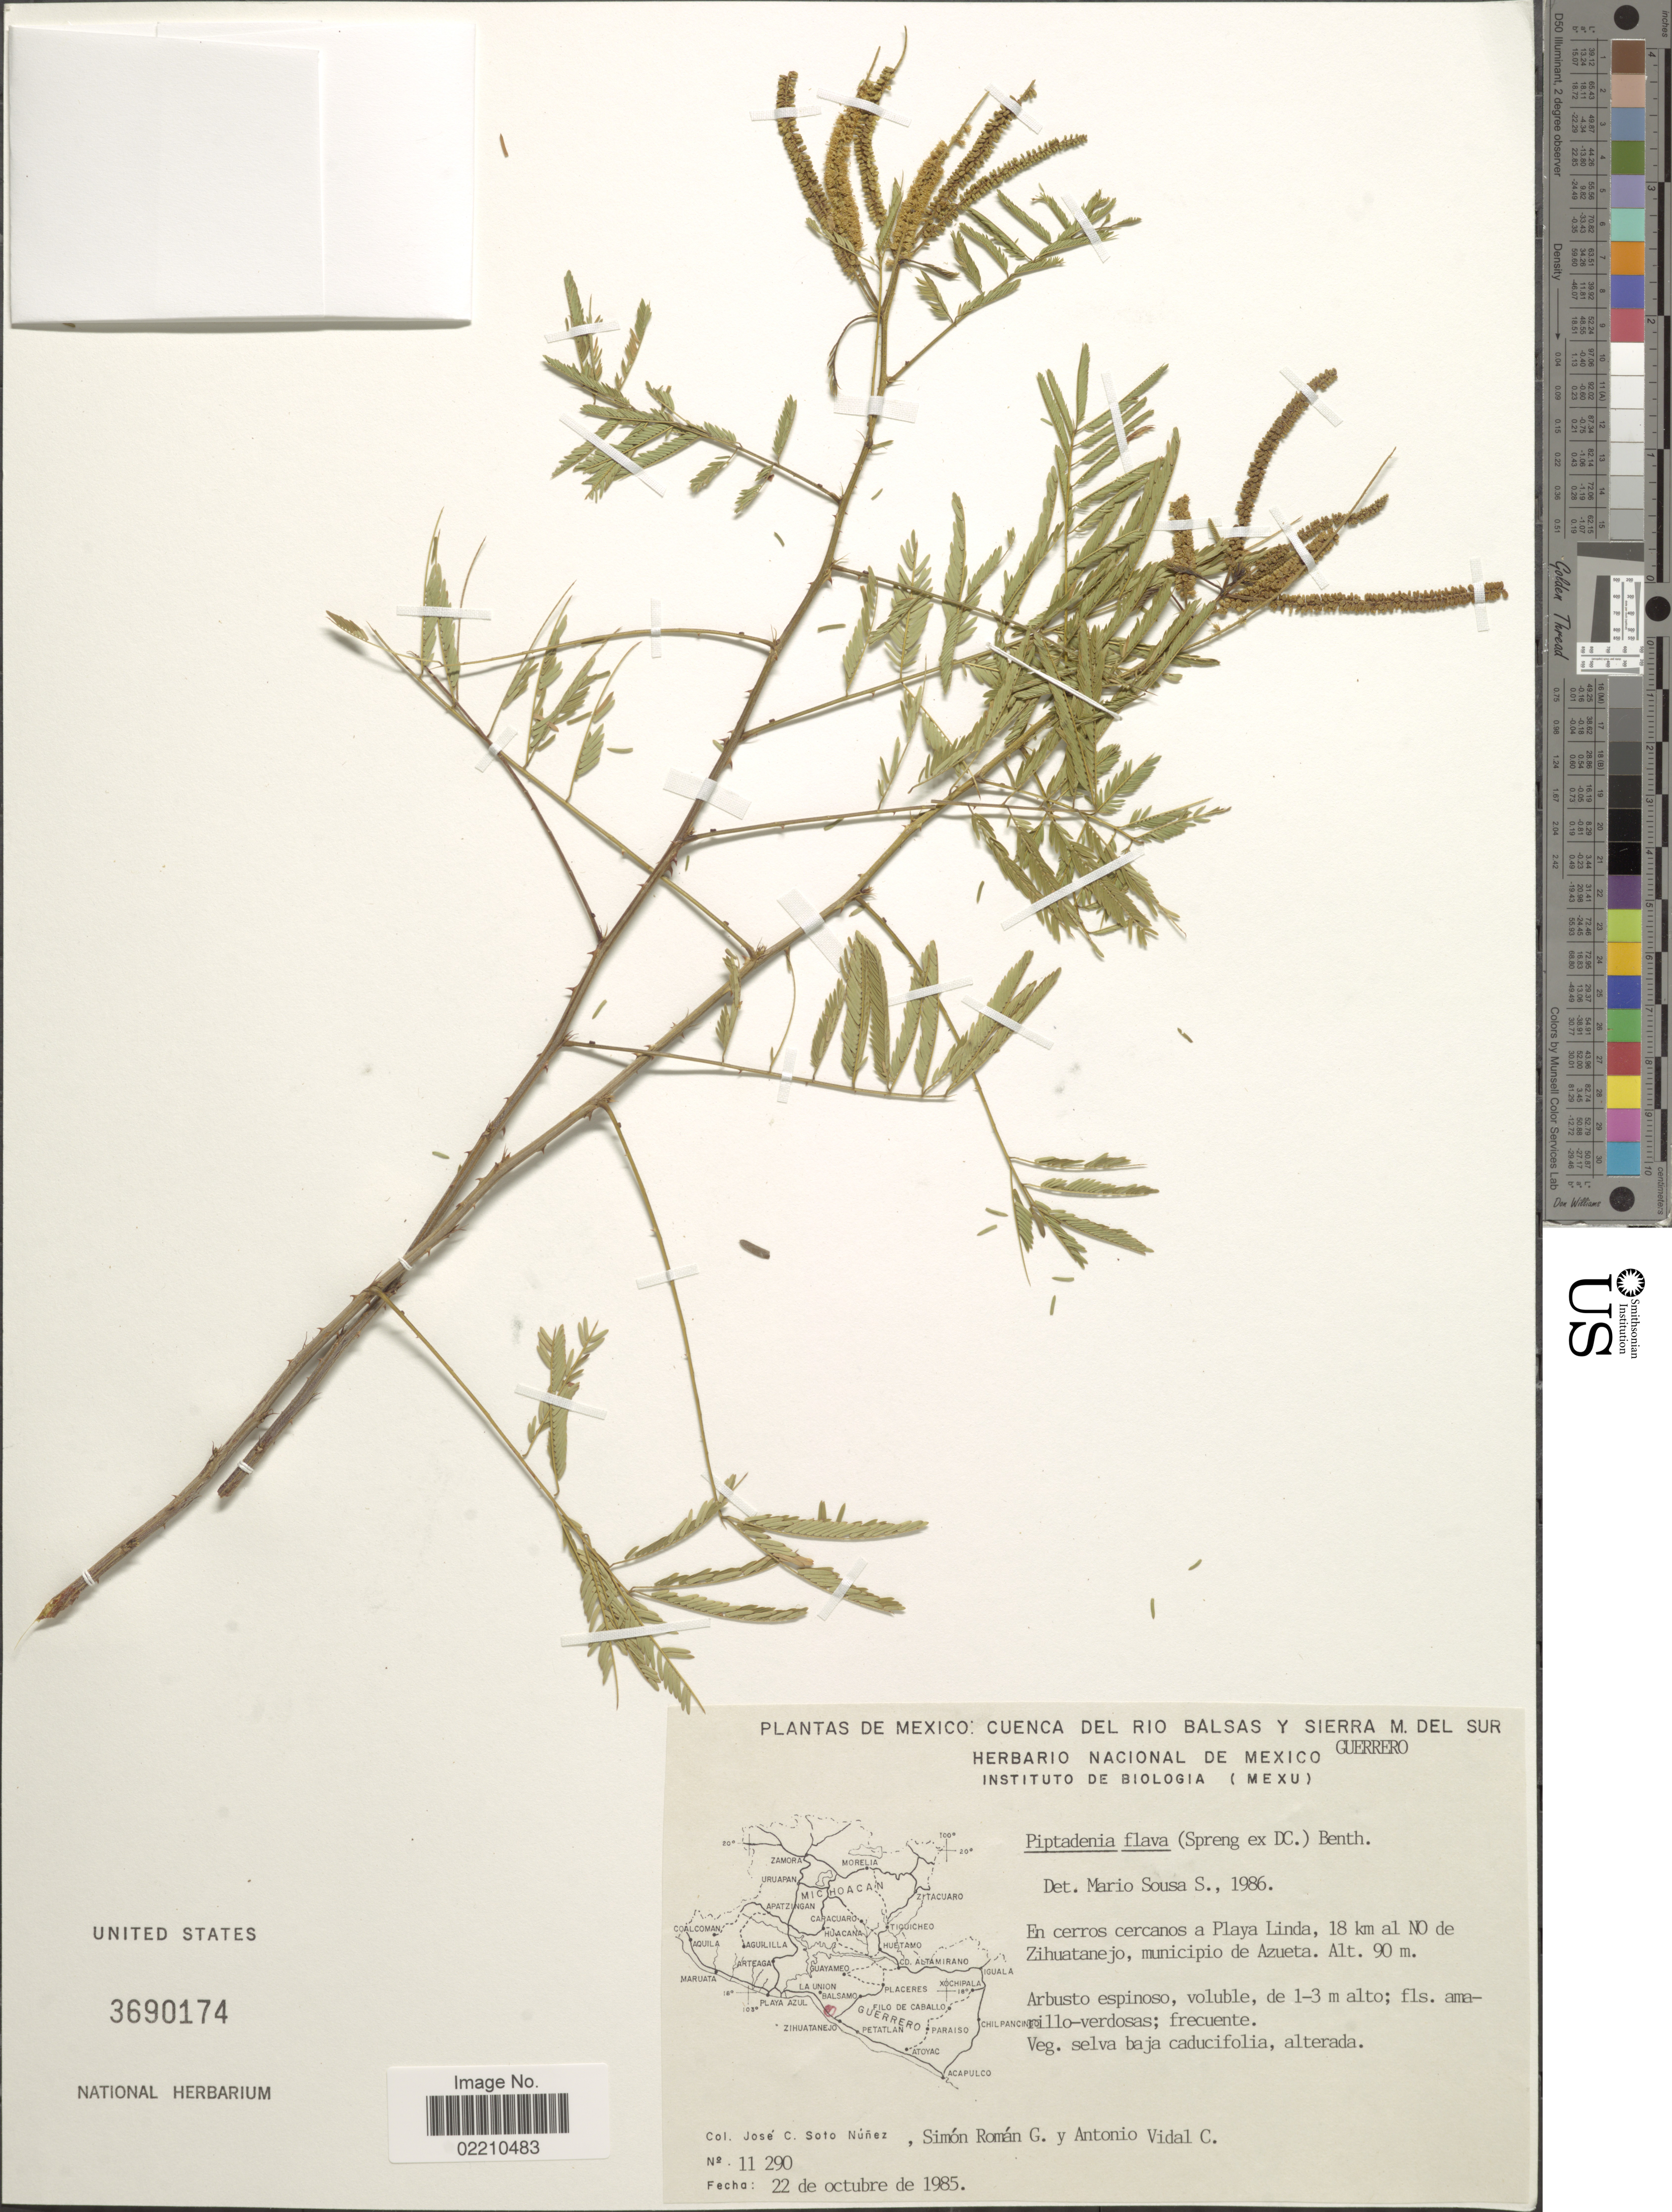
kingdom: Plantae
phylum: Tracheophyta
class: Magnoliopsida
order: Fabales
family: Fabaceae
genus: Piptadenia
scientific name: Piptadenia flava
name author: (DC.) Benth.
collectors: J. C. Soto Núñez, S. Román G. & A. Vidal C.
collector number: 11290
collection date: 1985-10-22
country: Mexico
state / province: Guerrero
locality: En cerros cercanos a Playa Linda, 18 km al NO de Zihuatanejo, municipio de Azueta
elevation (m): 90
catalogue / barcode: US 3690174